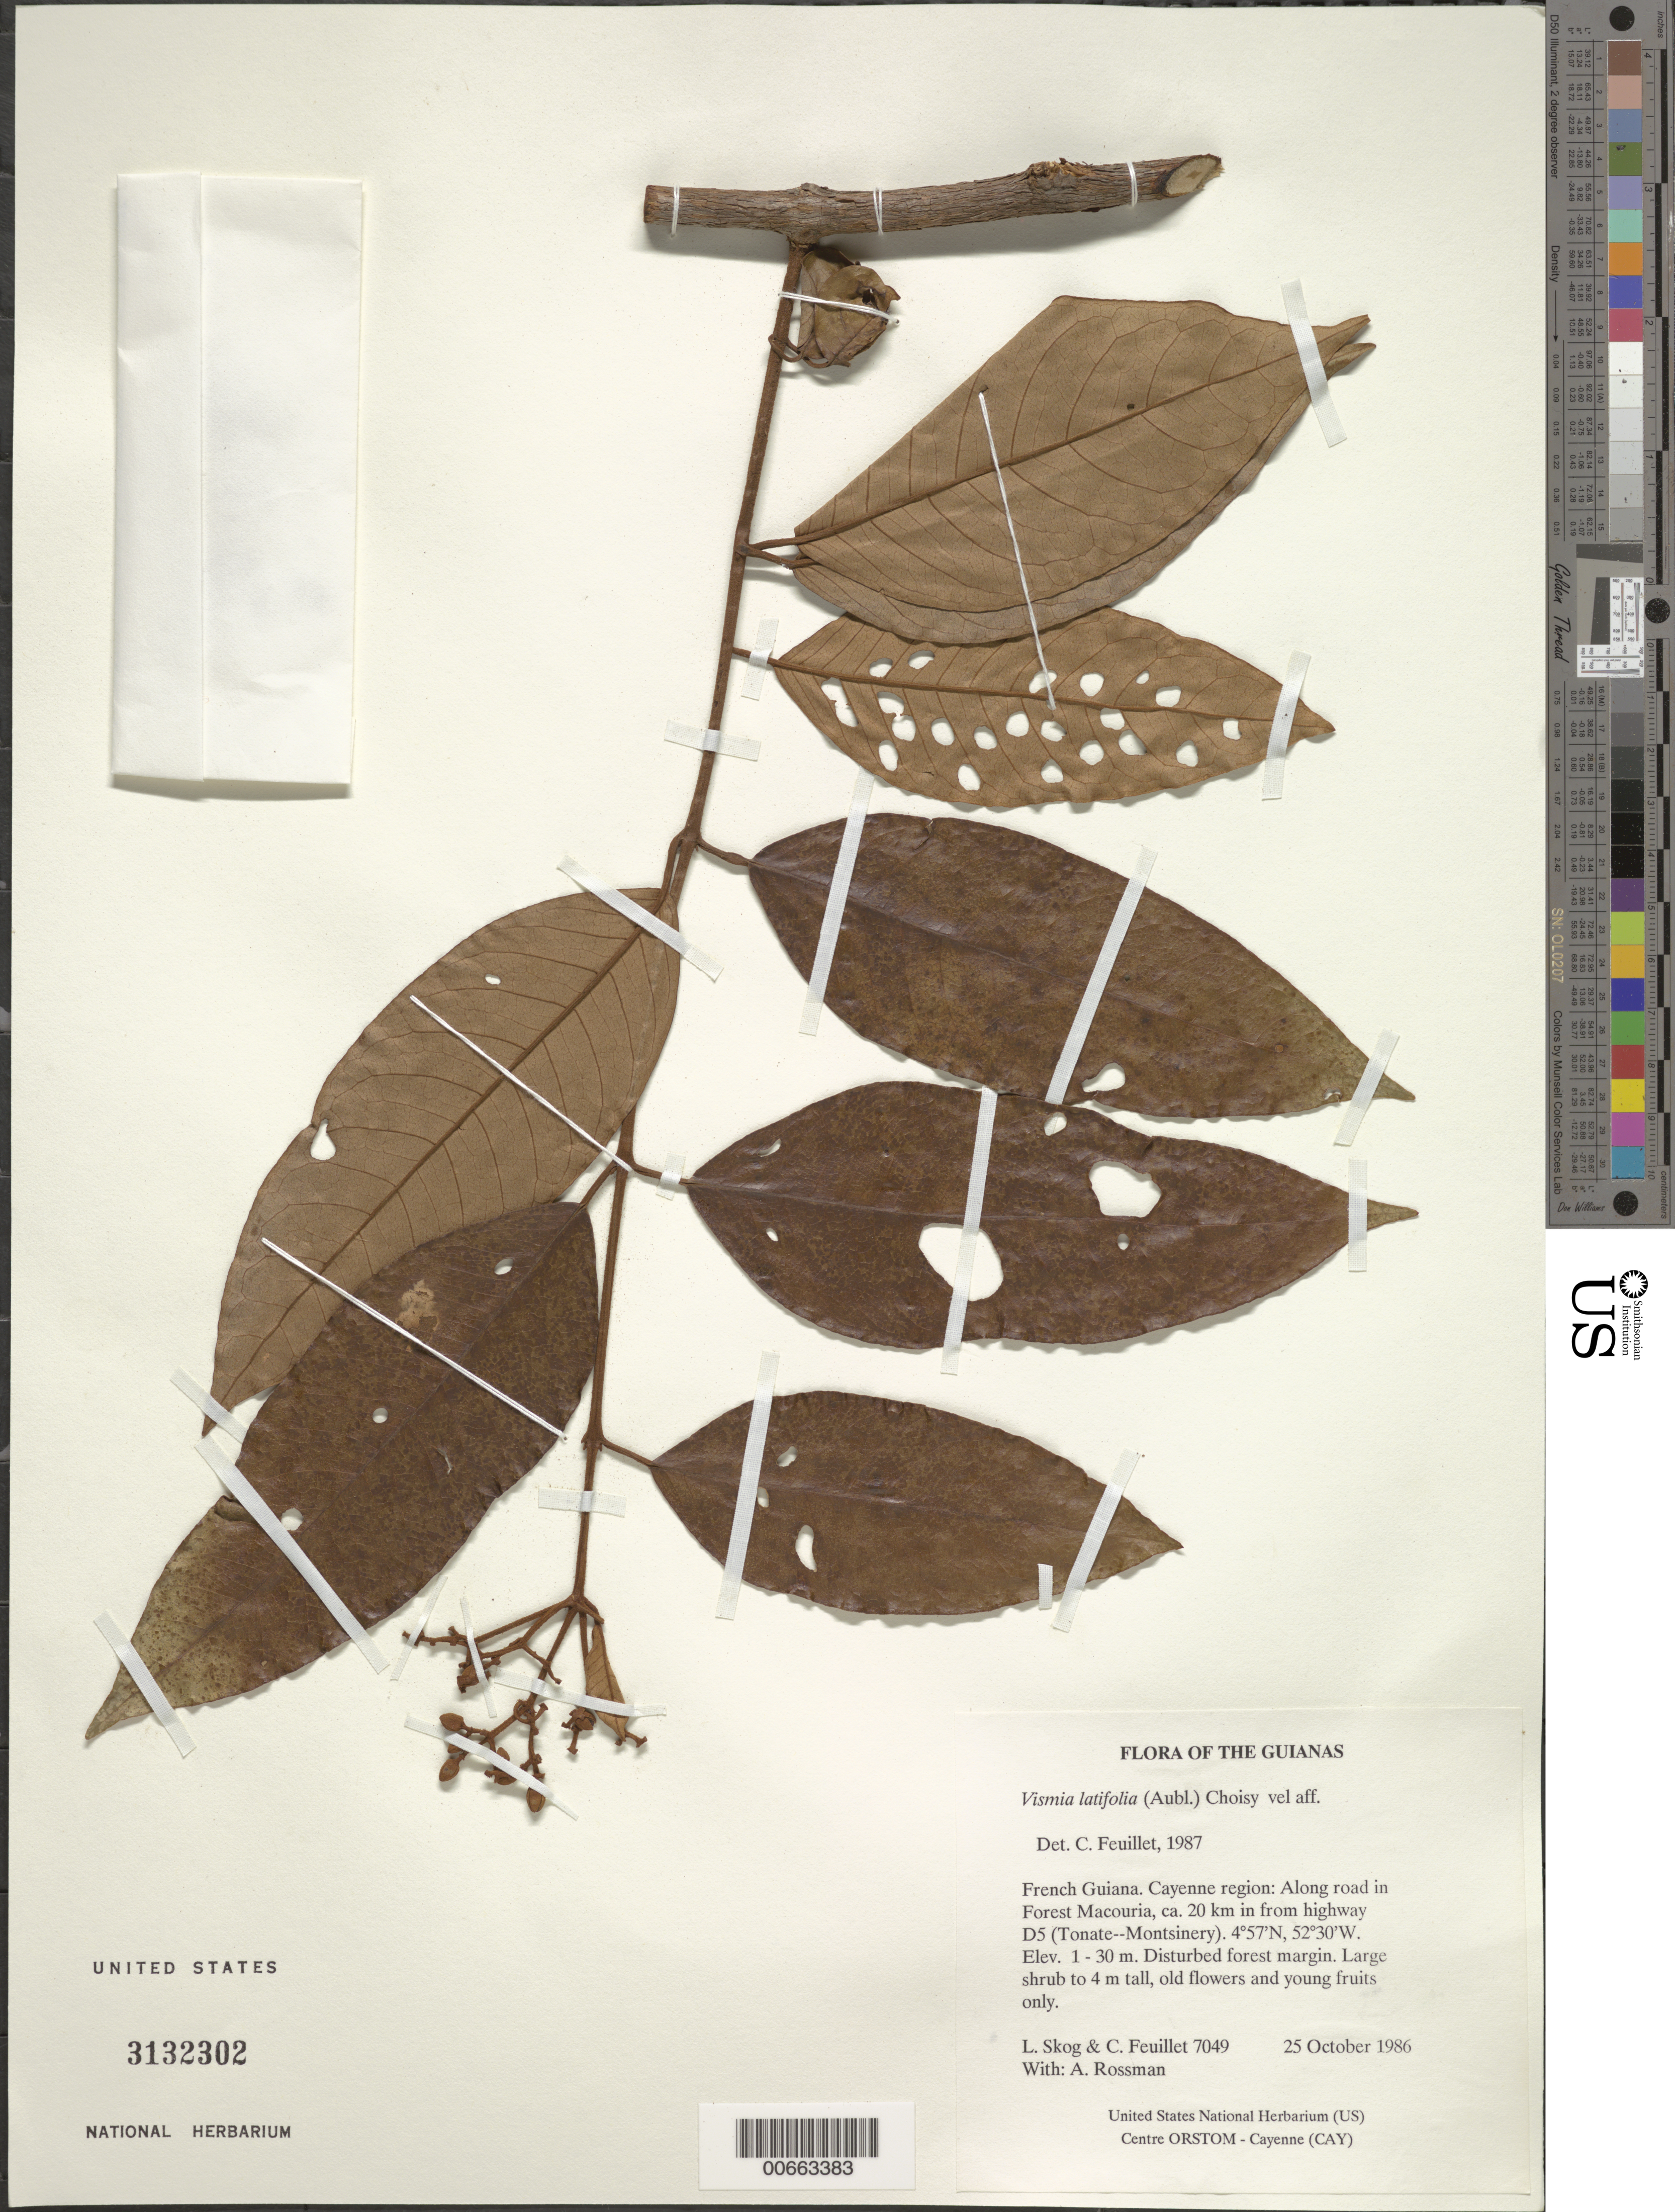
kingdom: Plantae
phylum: Tracheophyta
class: Magnoliopsida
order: Malpighiales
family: Hypericaceae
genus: Vismia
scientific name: Vismia latifolia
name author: (Aubl.) Choisy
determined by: Feuillet, C.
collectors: L. E. Skog, C. Feuillet & A. Rossman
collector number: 7049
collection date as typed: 25 October 1986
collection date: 1986-10-25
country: French Guiana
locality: Cayenne. Along road in Forest Macouria, ca. 20 km in from highway D5 (Tonate--Montsinery)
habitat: Disturbed forest margin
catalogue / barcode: US 3132302